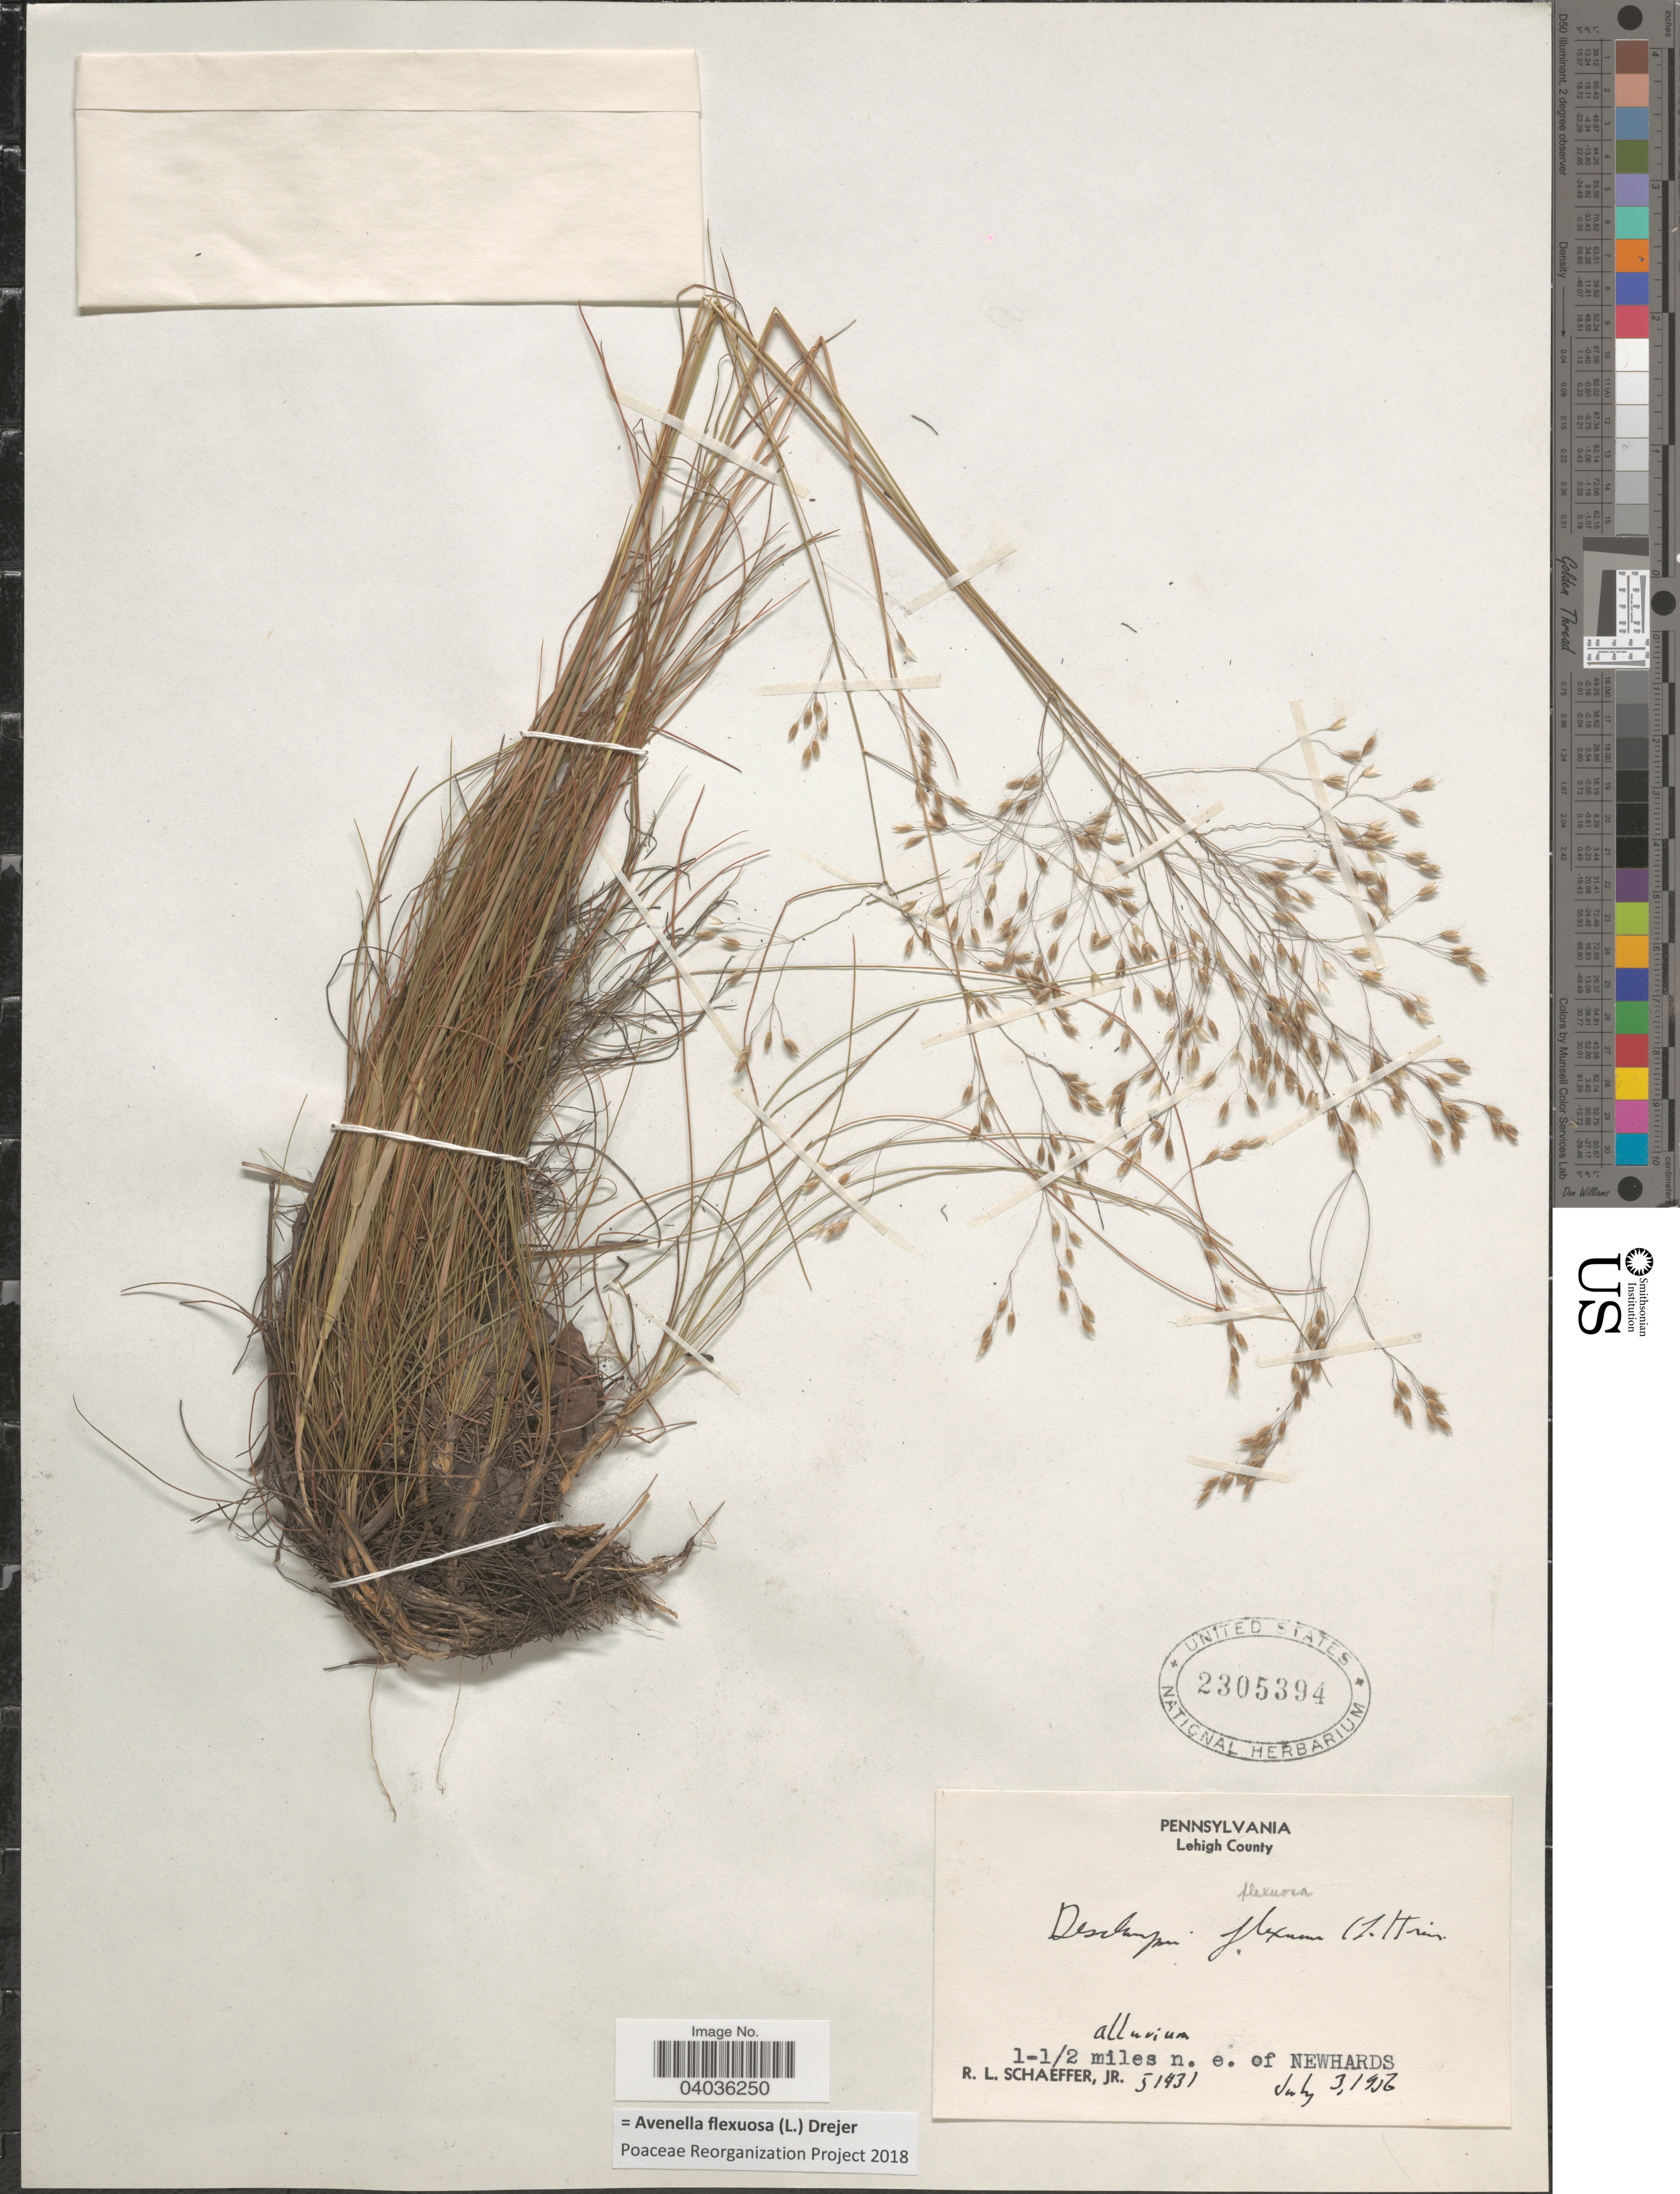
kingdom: Plantae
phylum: Tracheophyta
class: Liliopsida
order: Poales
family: Poaceae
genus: Avenella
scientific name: Avenella flexuosa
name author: (L.) Drejer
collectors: R. L. Schaeffer Jr.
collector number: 51431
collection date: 1956-07-03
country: United States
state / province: Pennsylvania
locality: Lehigh County. 1-½ miles n.e. of Newhards.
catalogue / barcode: US 2305394